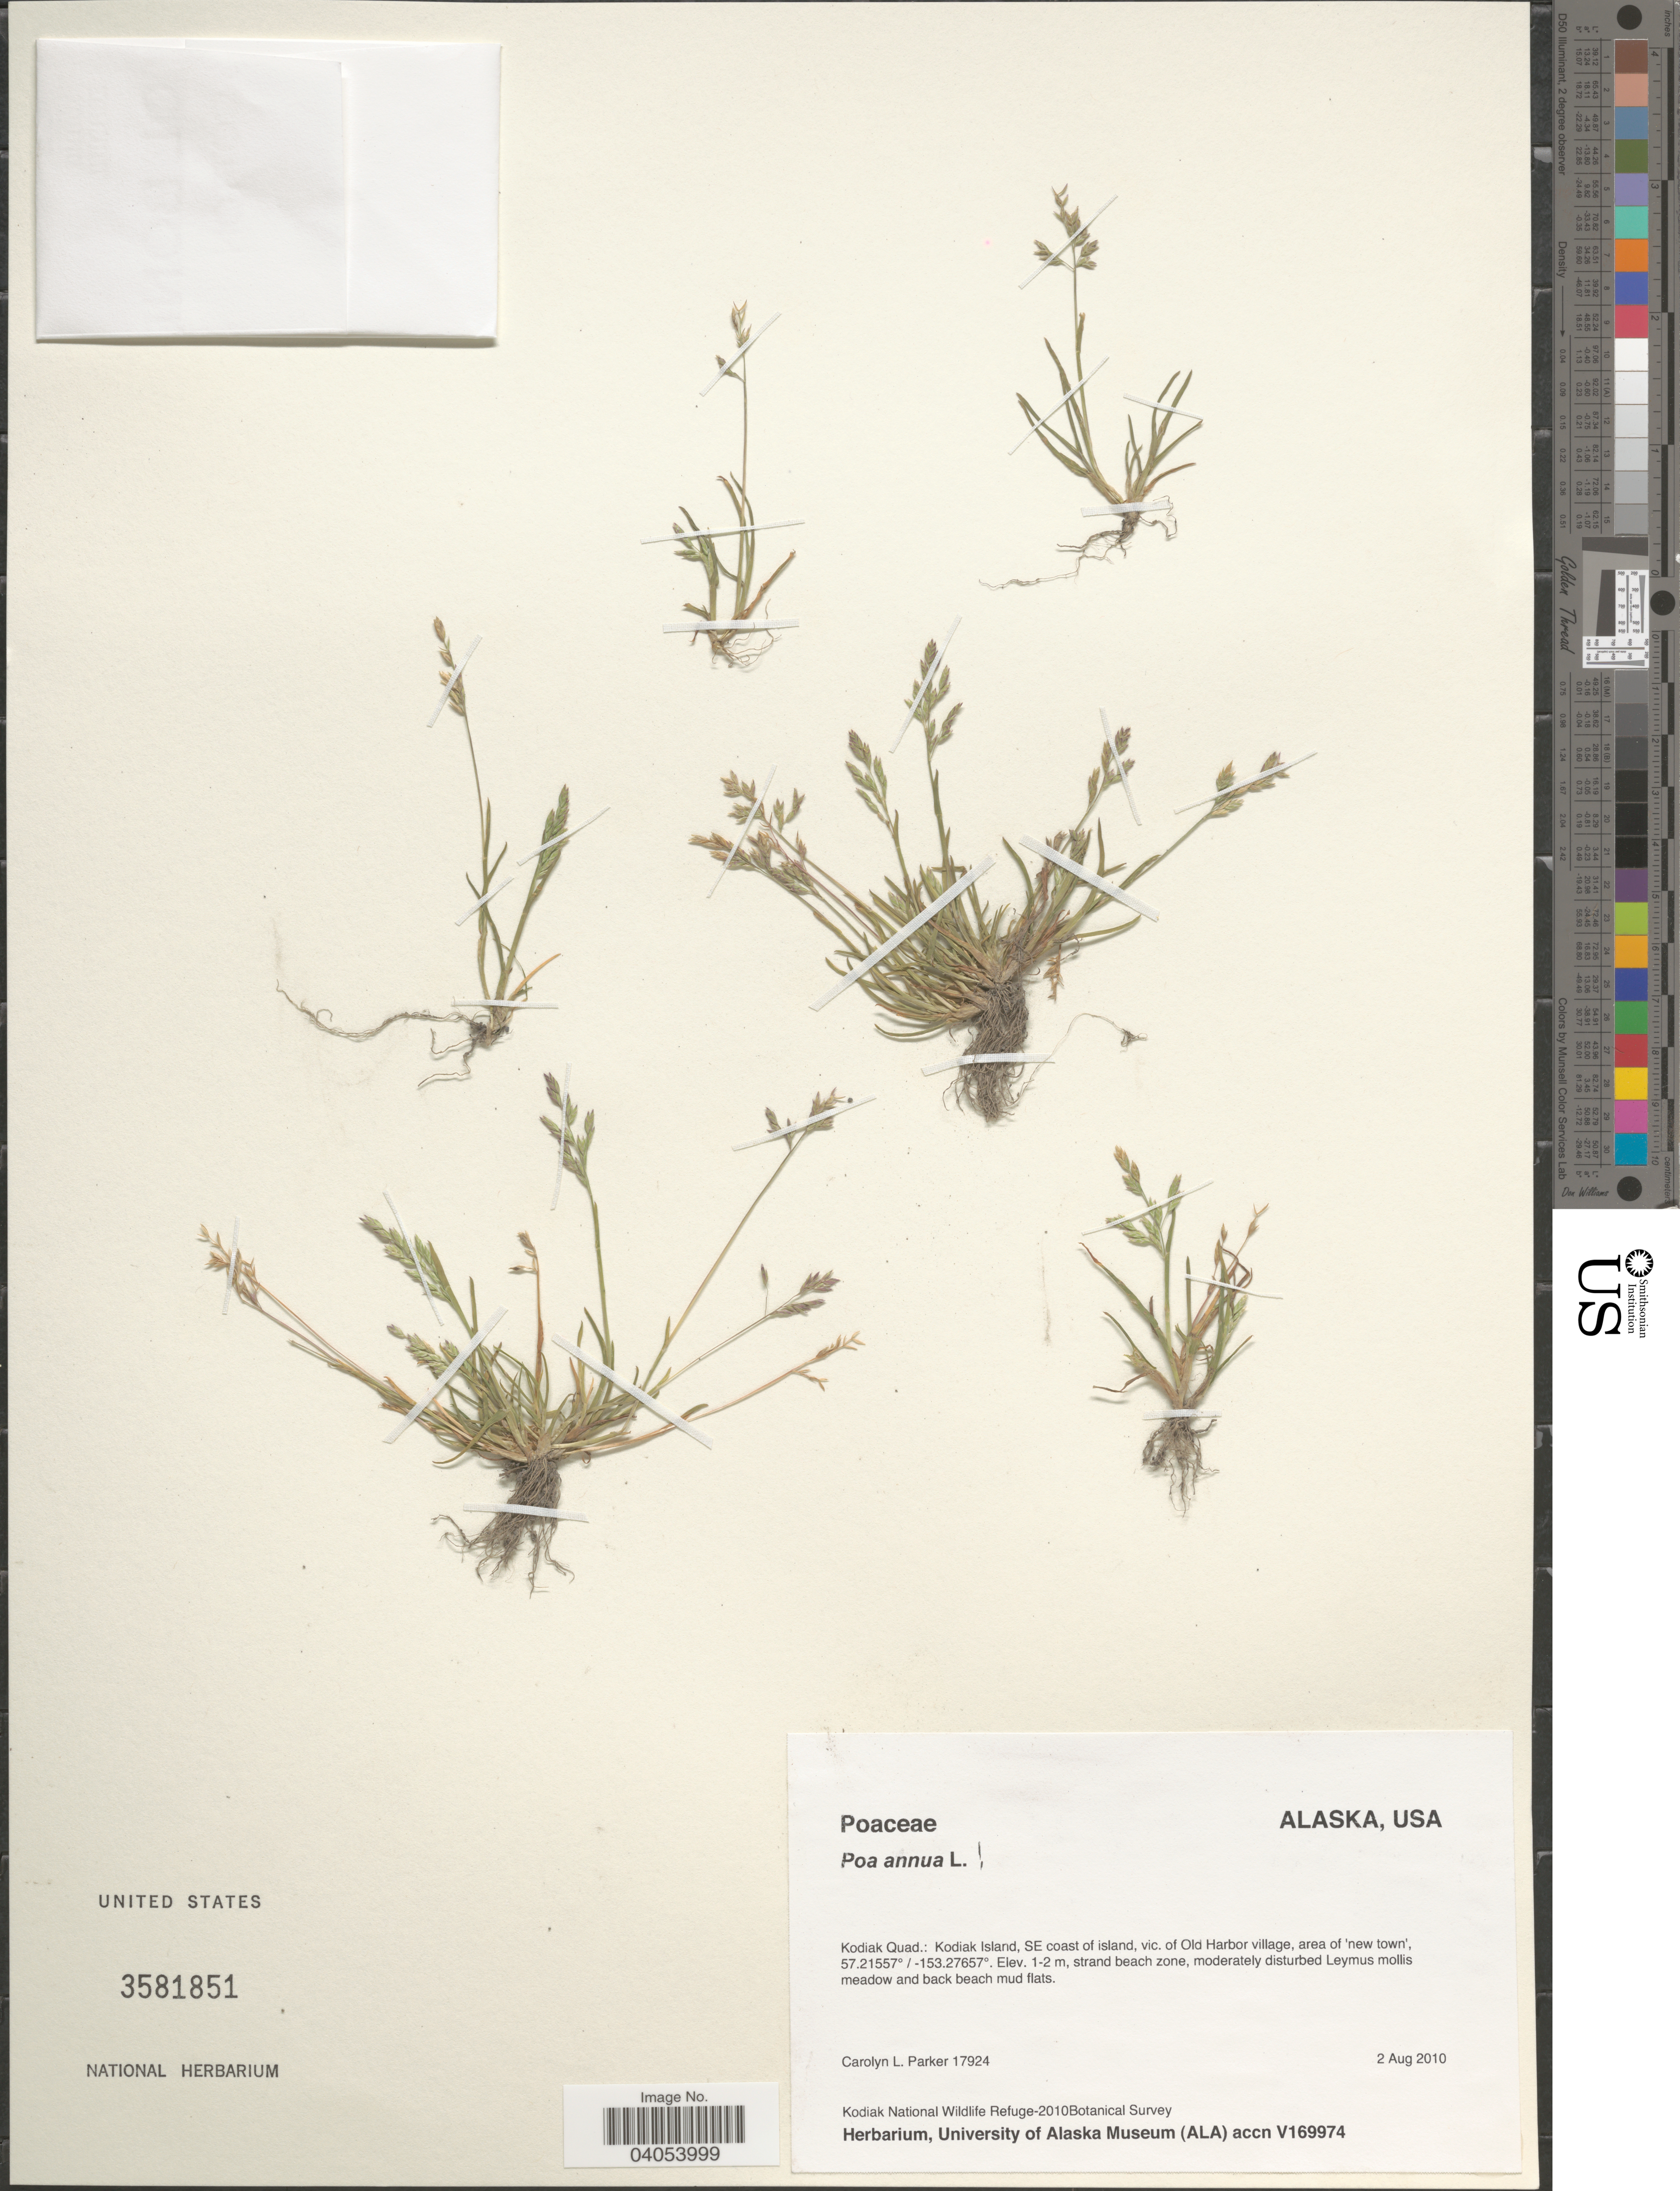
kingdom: Plantae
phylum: Tracheophyta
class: Liliopsida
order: Poales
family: Poaceae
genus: Poa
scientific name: Poa annua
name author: L.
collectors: C. L. Parker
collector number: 17924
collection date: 2010-08-02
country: United States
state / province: Alaska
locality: Kodiak Quad.: Kodiak Island, SE coast of island, vic. of Old Harbor village.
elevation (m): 1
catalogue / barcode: US 3581851